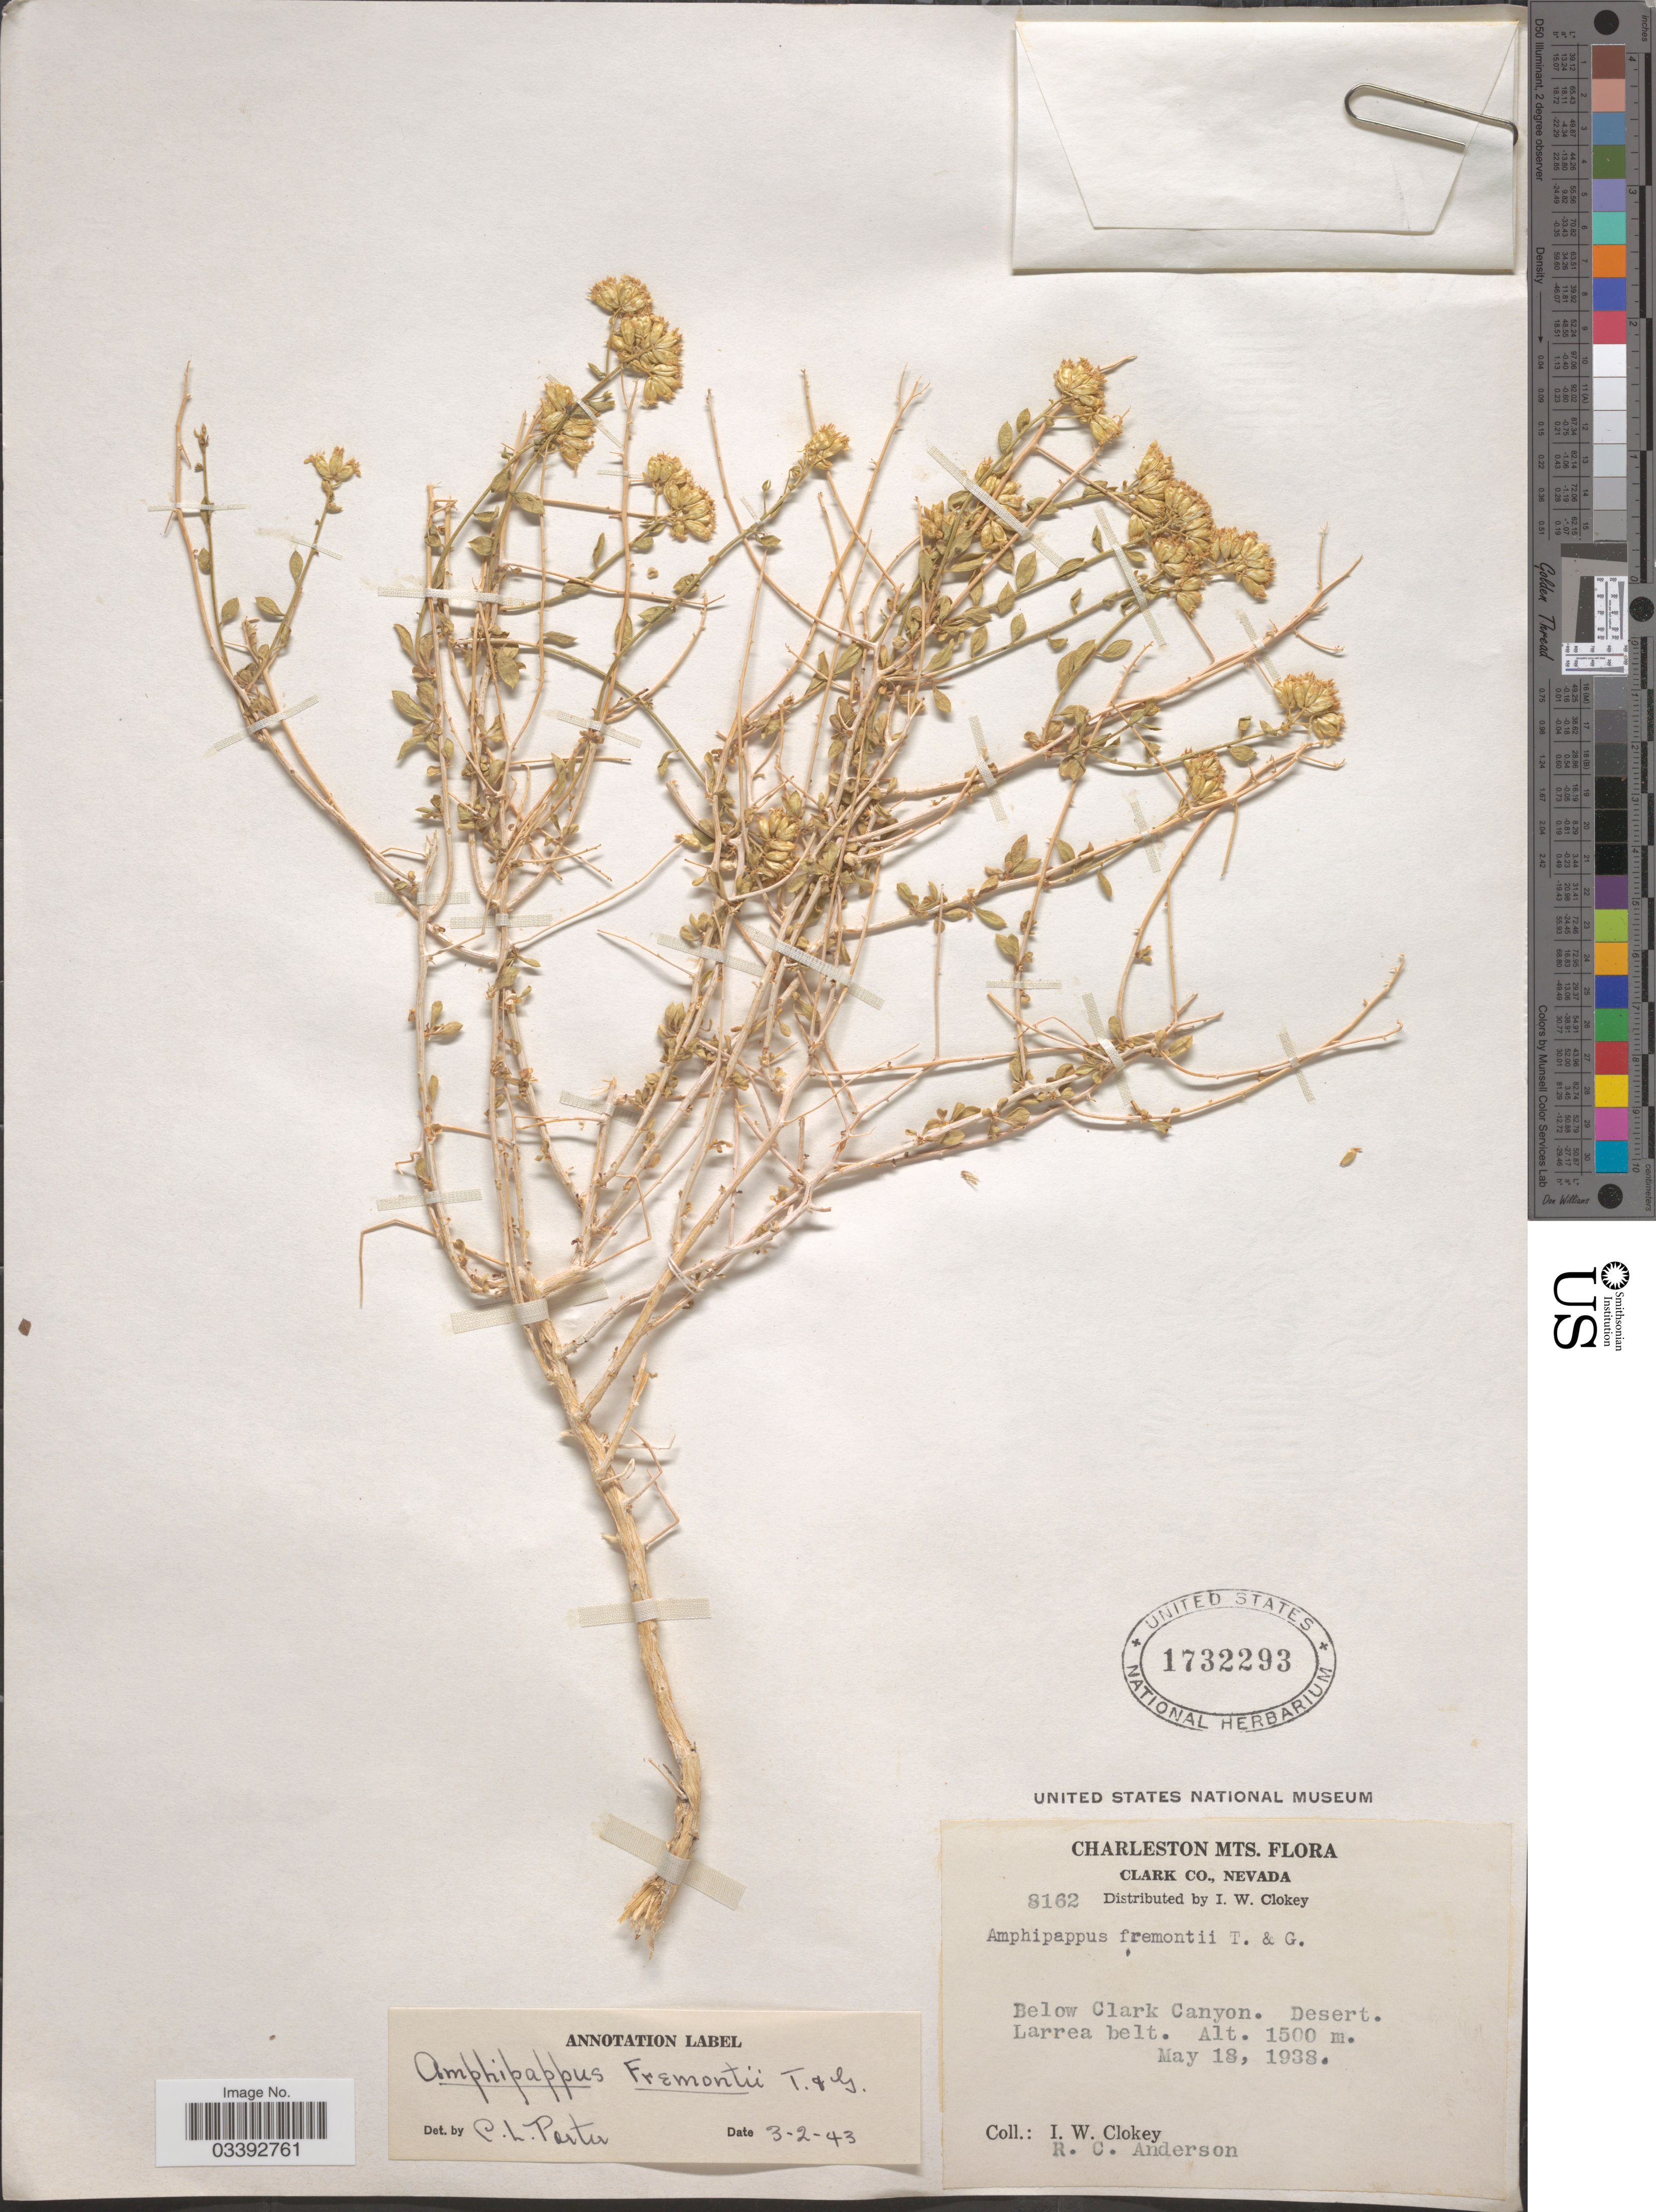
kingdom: Plantae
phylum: Tracheophyta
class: Magnoliopsida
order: Asterales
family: Asteraceae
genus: Amphipappus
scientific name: Amphipappus fremontii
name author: Torr. & A. Gray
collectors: I. W. Clokey & R. Anderson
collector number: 8162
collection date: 1938-05-18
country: United States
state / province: Nevada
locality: Charleston Mts. Clark Co. Below Clark Canyon. Desert. Larrea belt.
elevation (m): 1500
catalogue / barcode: US 1732293